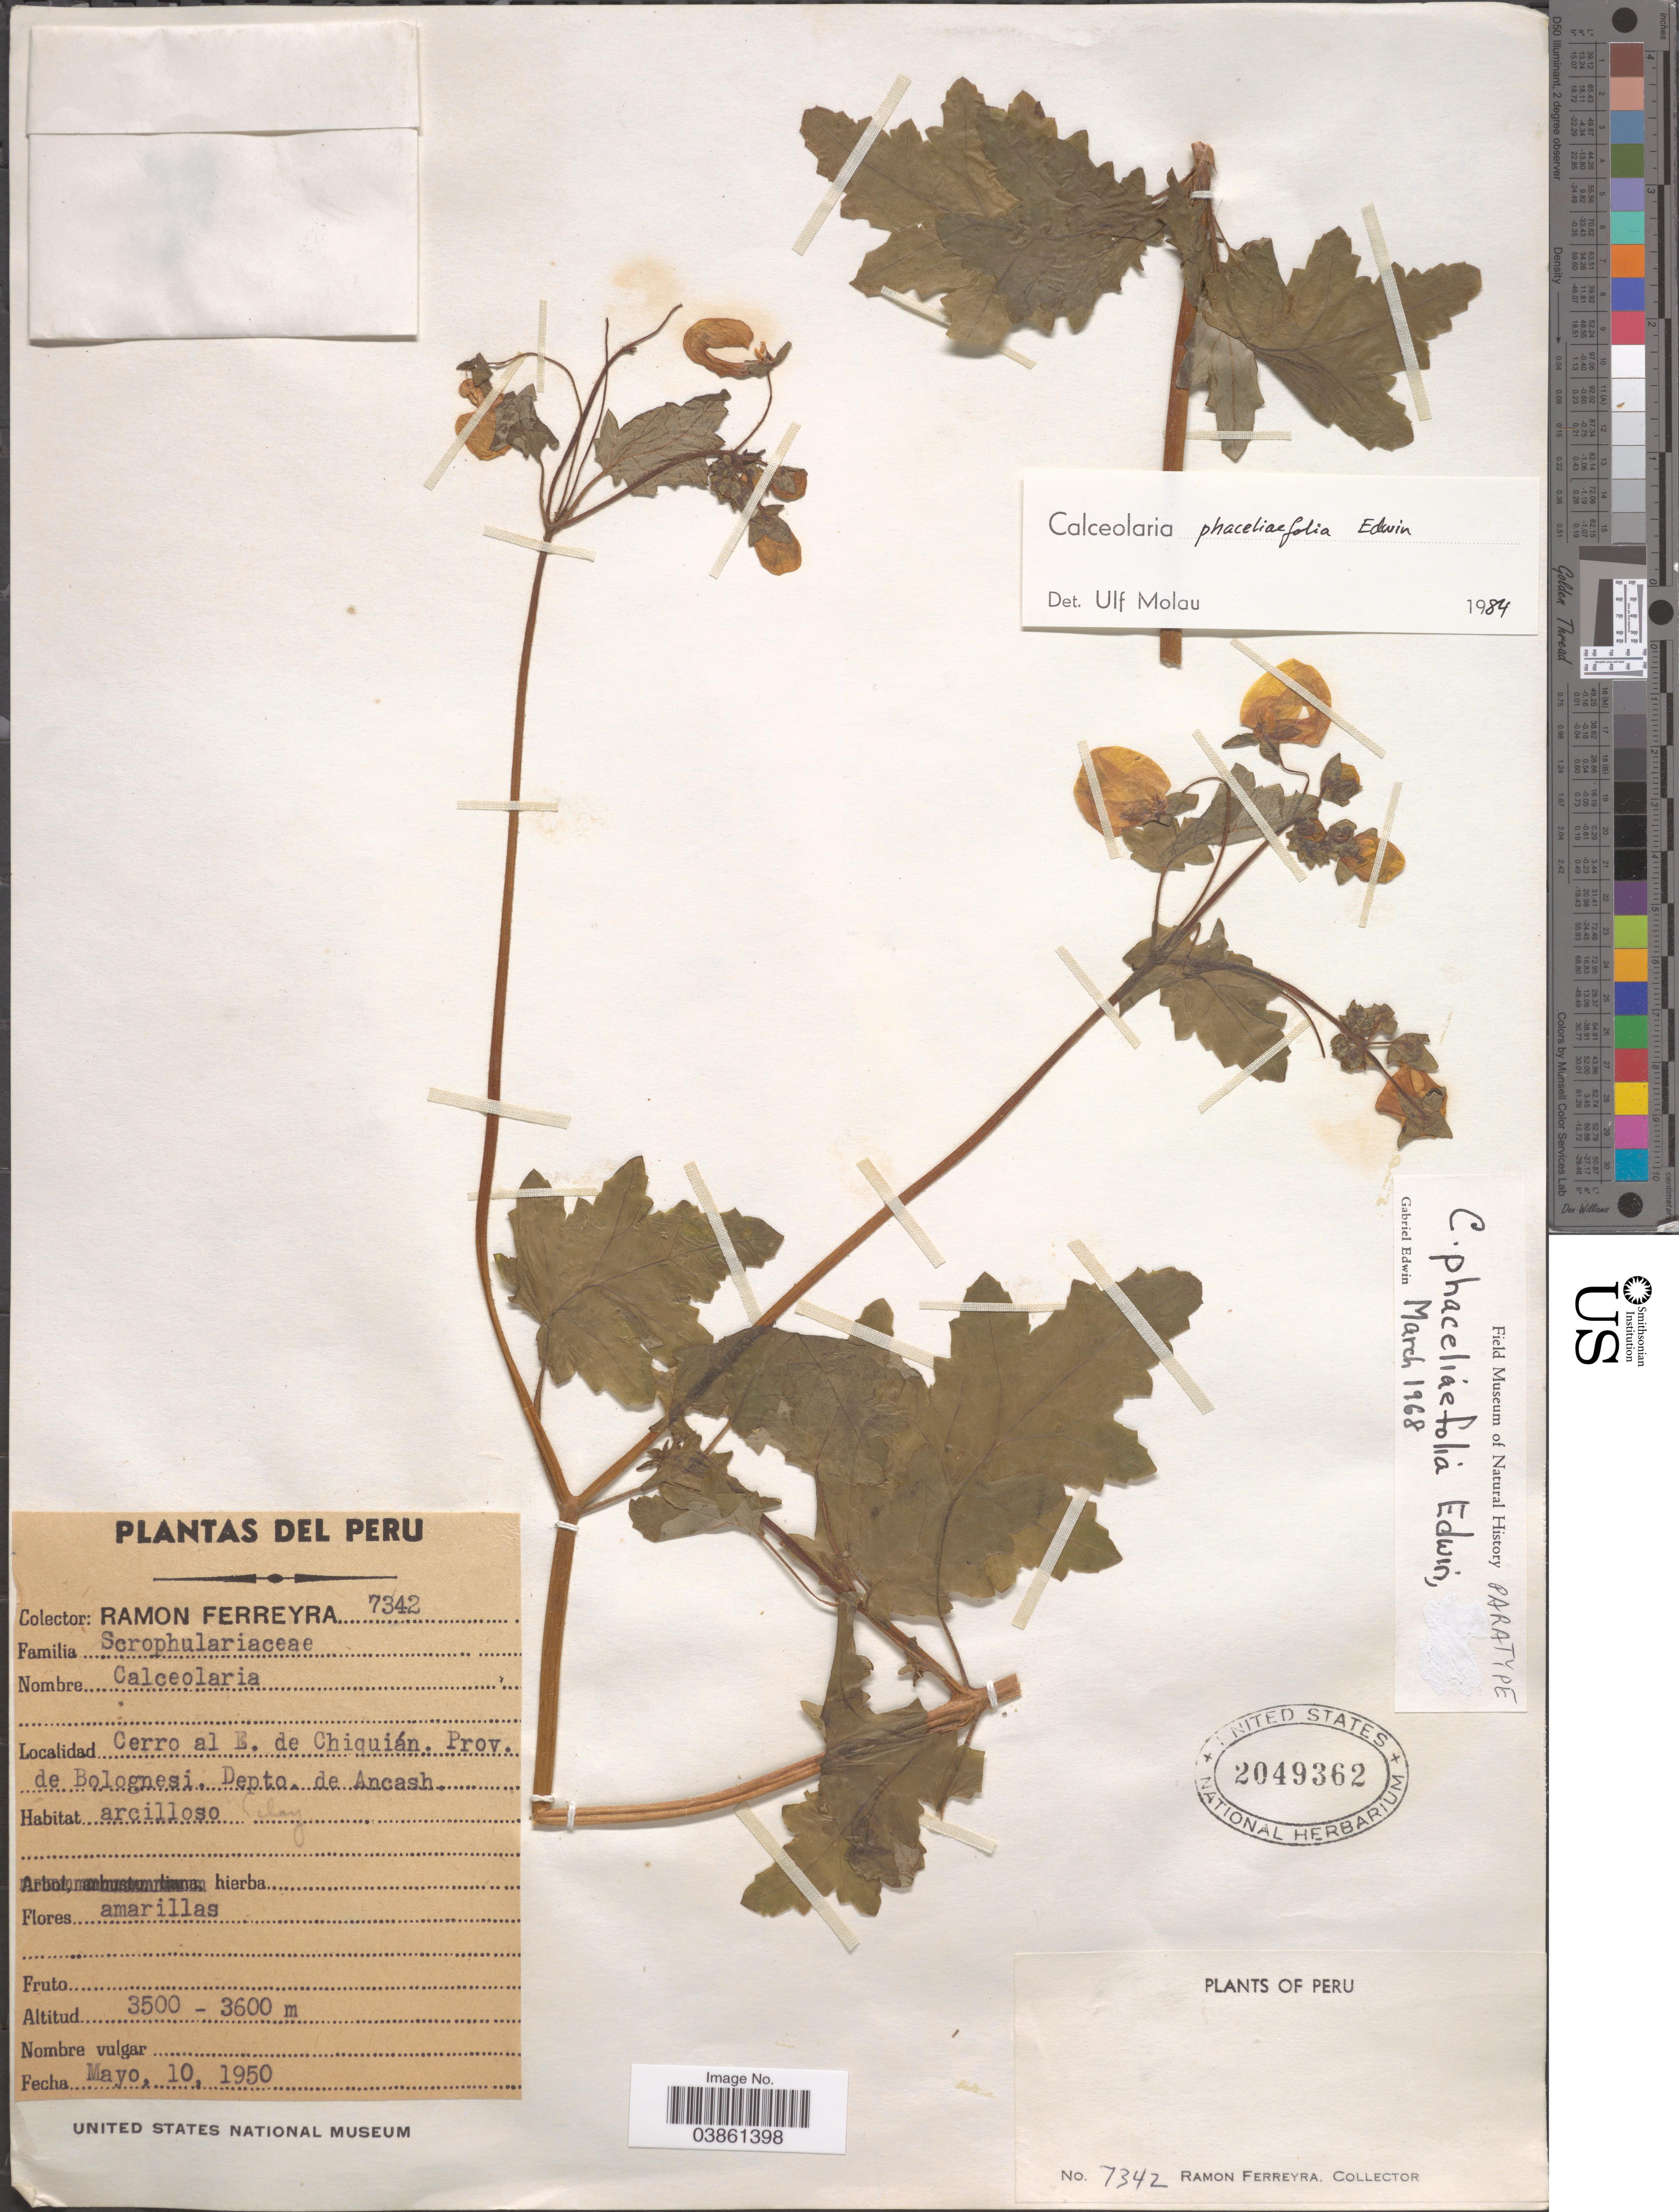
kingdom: Plantae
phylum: Tracheophyta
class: Magnoliopsida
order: Lamiales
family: Calceolariaceae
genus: Calceolaria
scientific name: Calceolaria phaceliaefolia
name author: Edwin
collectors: R. A. Ferreyra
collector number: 7342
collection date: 1950-05-10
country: Peru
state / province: Ancash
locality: Cerro al E. de Chiquián. Prov. de Bolognesi. Depto. de Ancash.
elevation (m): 3500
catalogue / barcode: US 2049362